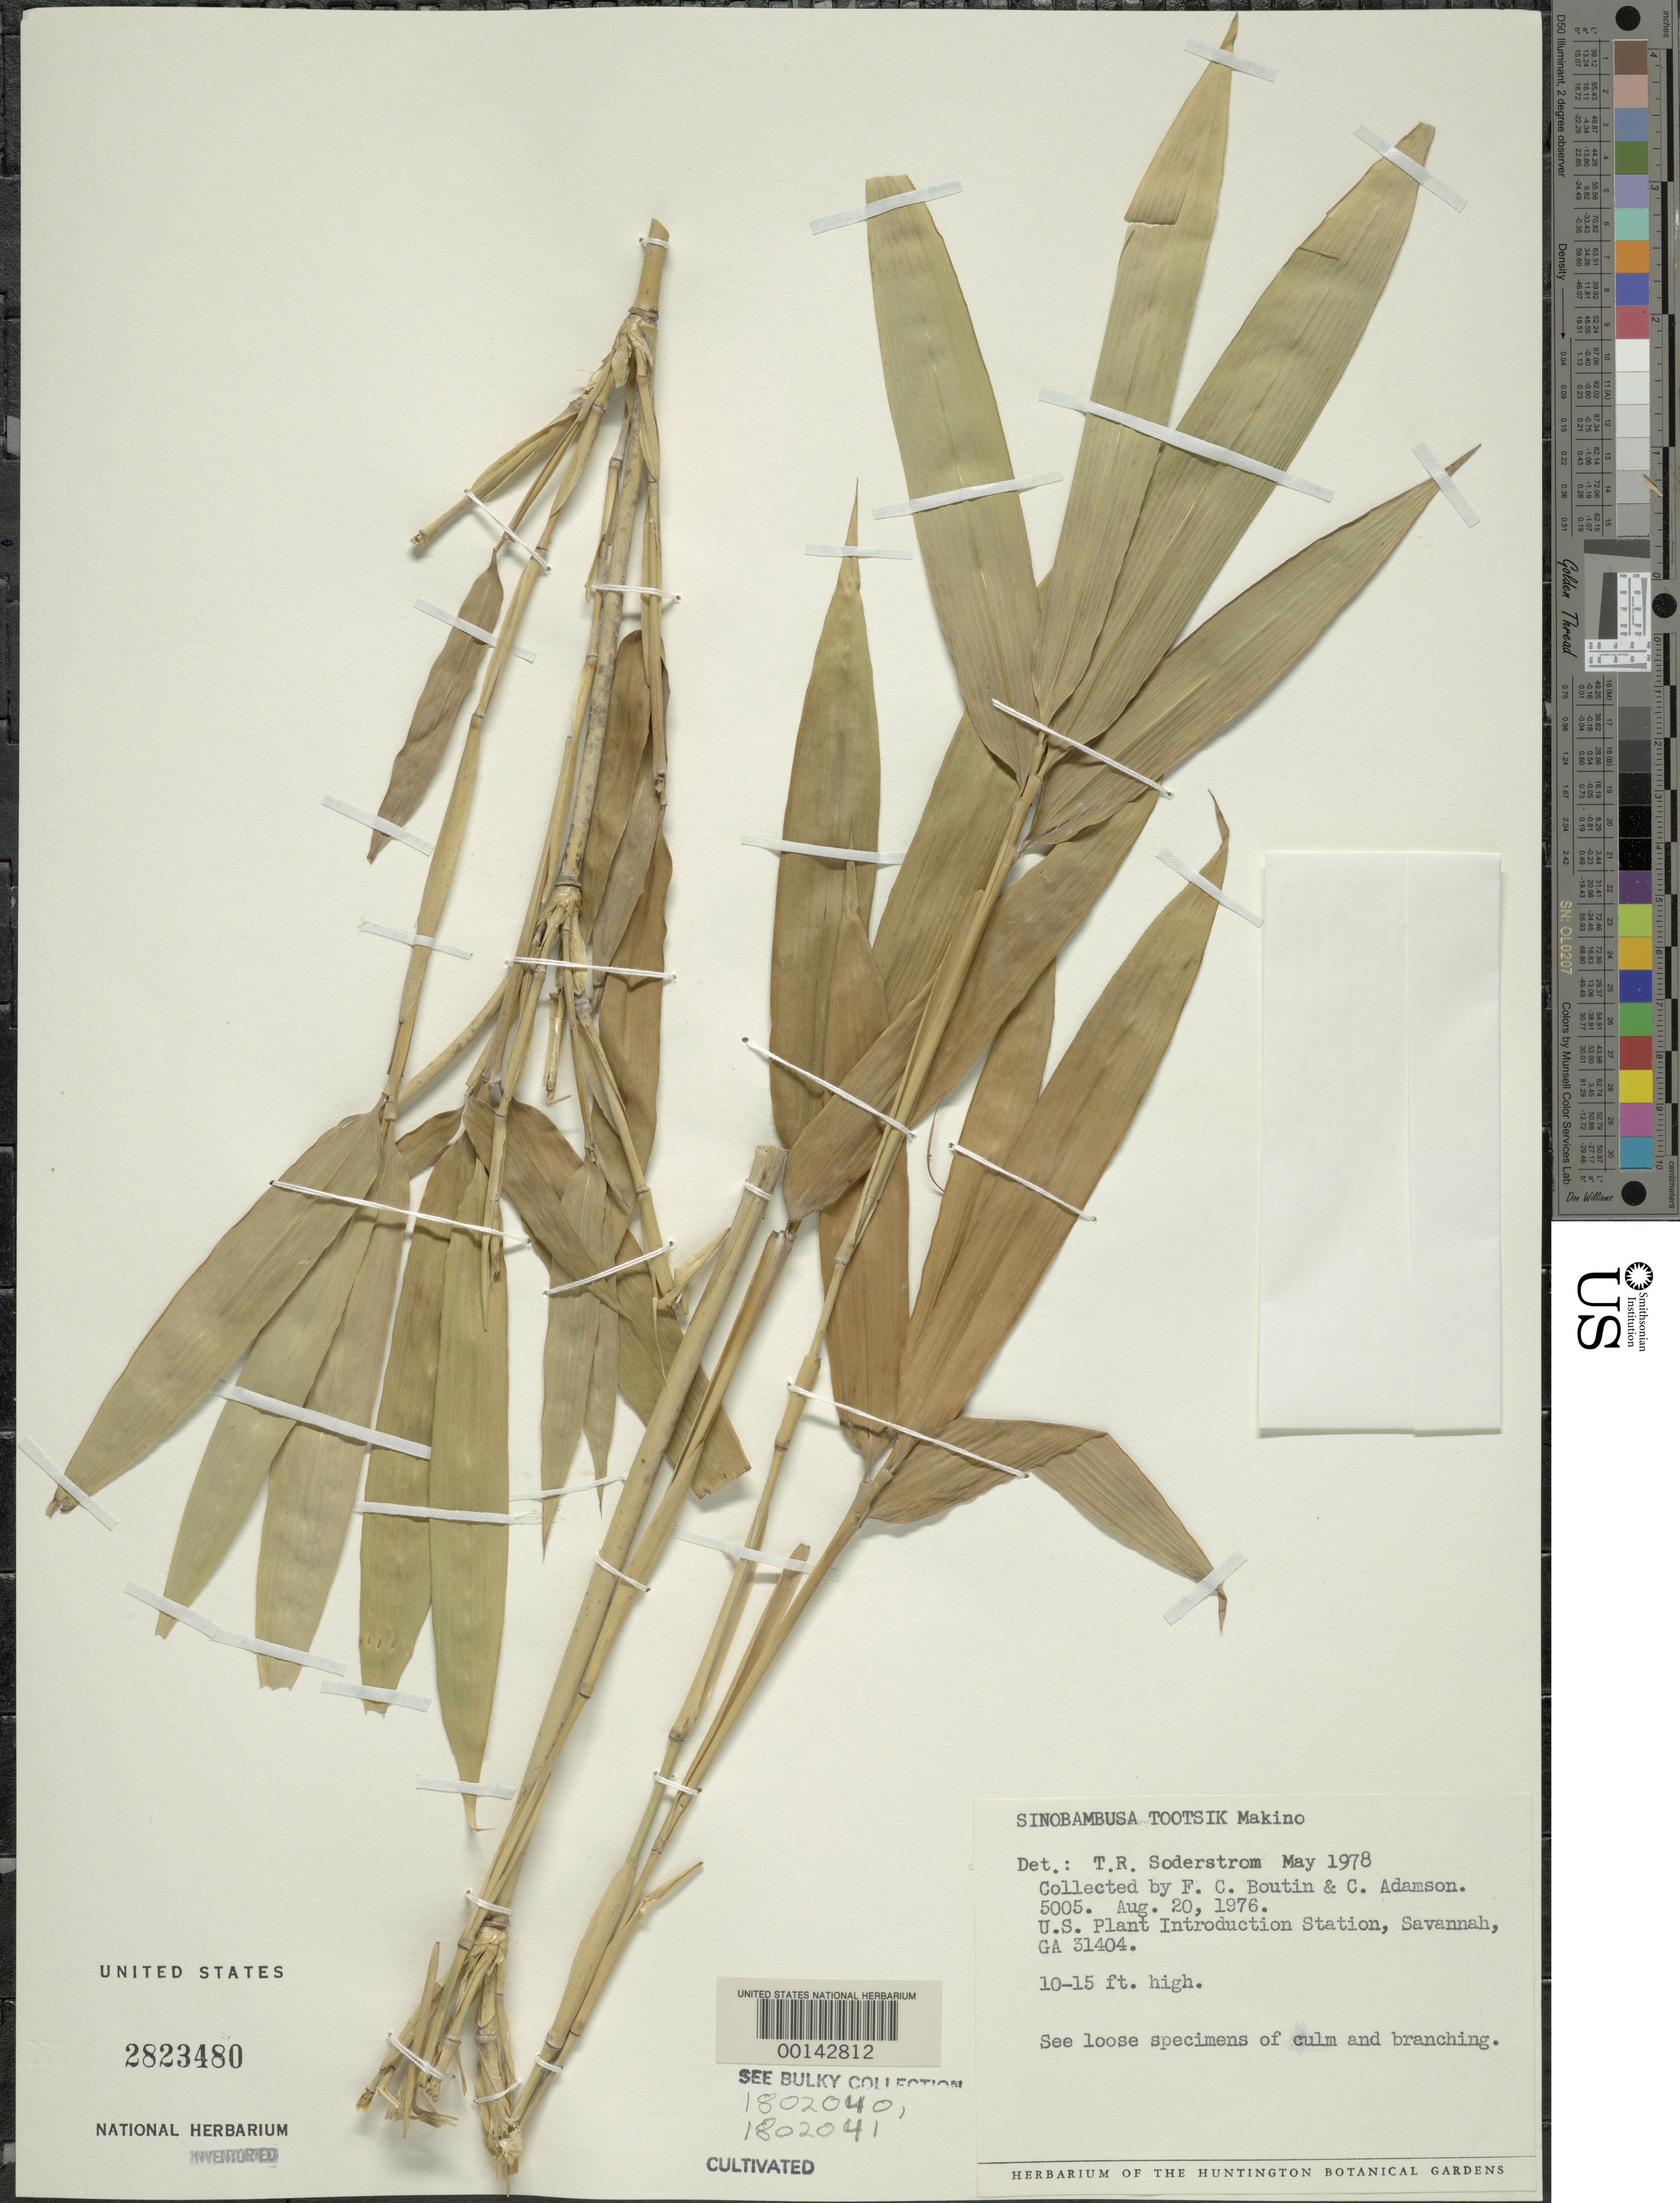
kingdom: Plantae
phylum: Tracheophyta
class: Liliopsida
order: Poales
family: Poaceae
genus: Sinobambusa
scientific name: Sinobambusa tootsik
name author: Makino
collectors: F. Boutin & C. Adamson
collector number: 5005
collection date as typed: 20 Aug 1976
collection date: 1976-08-20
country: United States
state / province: Georgia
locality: Savannah, Barbour Lathrop Plant Introduction Garden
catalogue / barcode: US 2823480